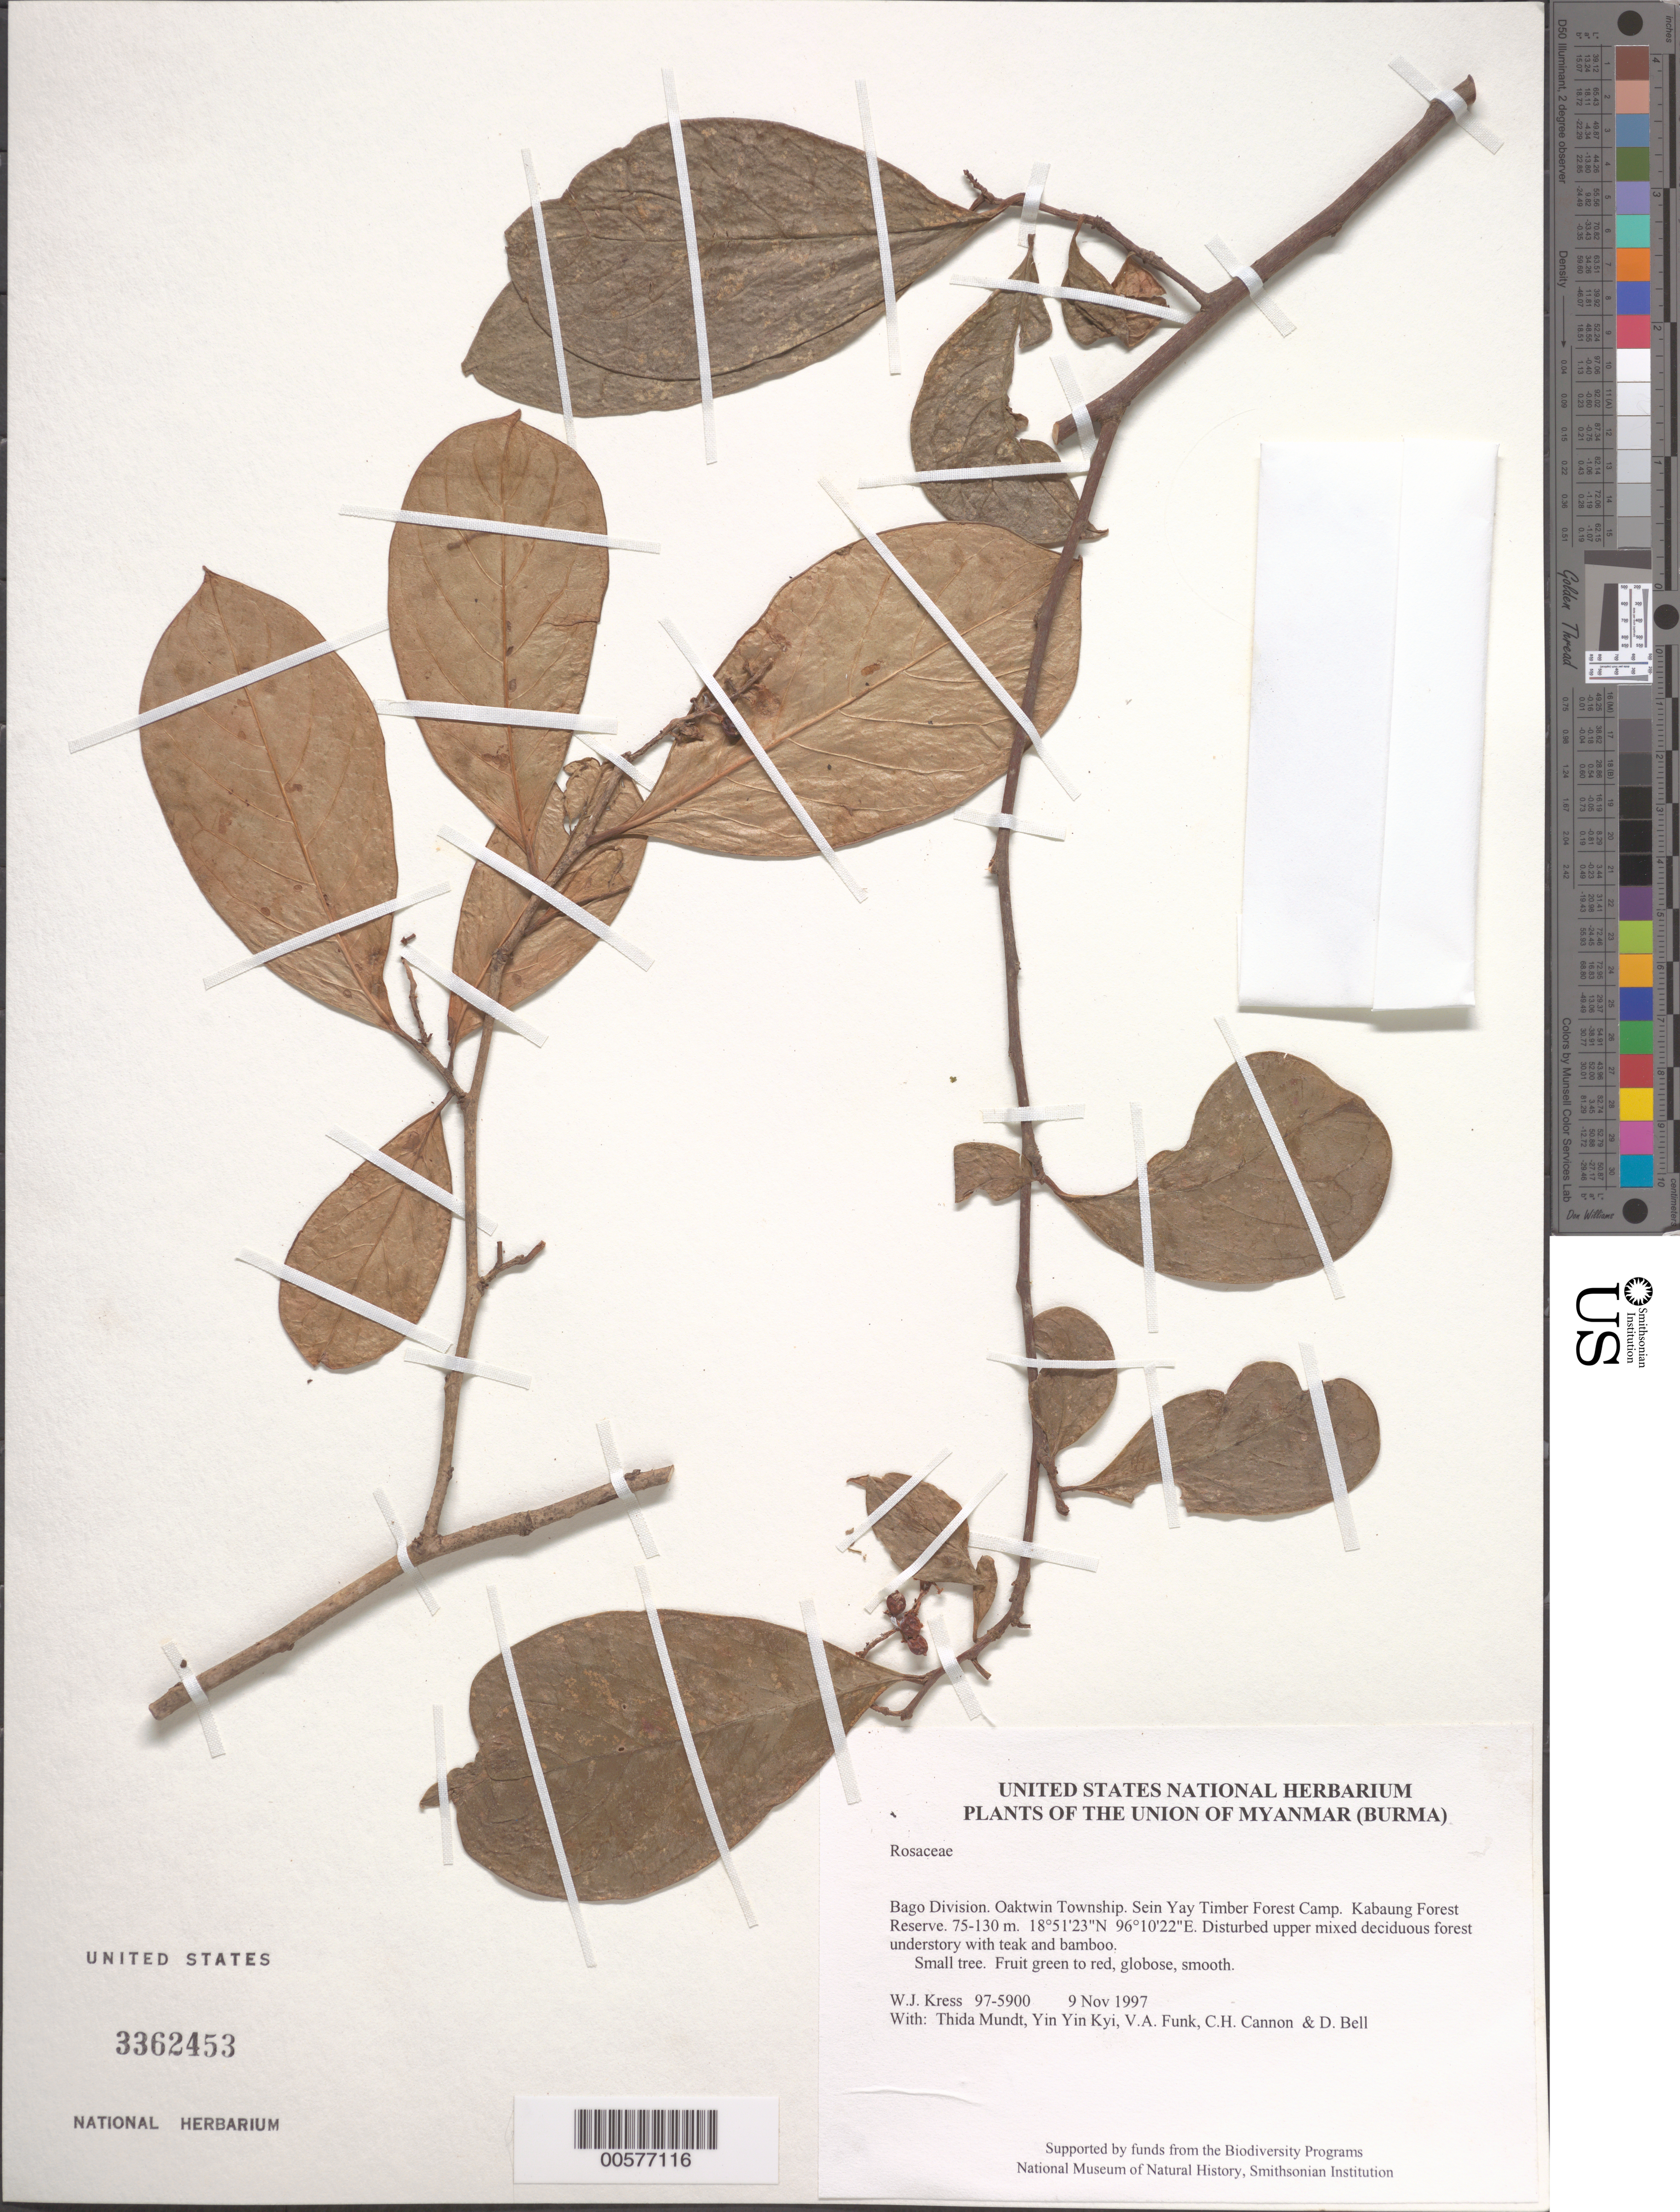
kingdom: Plantae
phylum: Tracheophyta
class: Magnoliopsida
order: Rosales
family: Rosaceae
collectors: W. J. Kress, T. Mundt, Yin Yin Kyi, V. Funk, C. H. Cannon & D. A. Bell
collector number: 97-5900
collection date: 1997-11-09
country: Myanmar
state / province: Bago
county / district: Oaktwin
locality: Sein Yay Timber Forest Camp. Kabaung Forest Reserve.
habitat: Disturbed upper mixed deciduous forest understory with teak and bamboo.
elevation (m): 75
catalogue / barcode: US 3362453